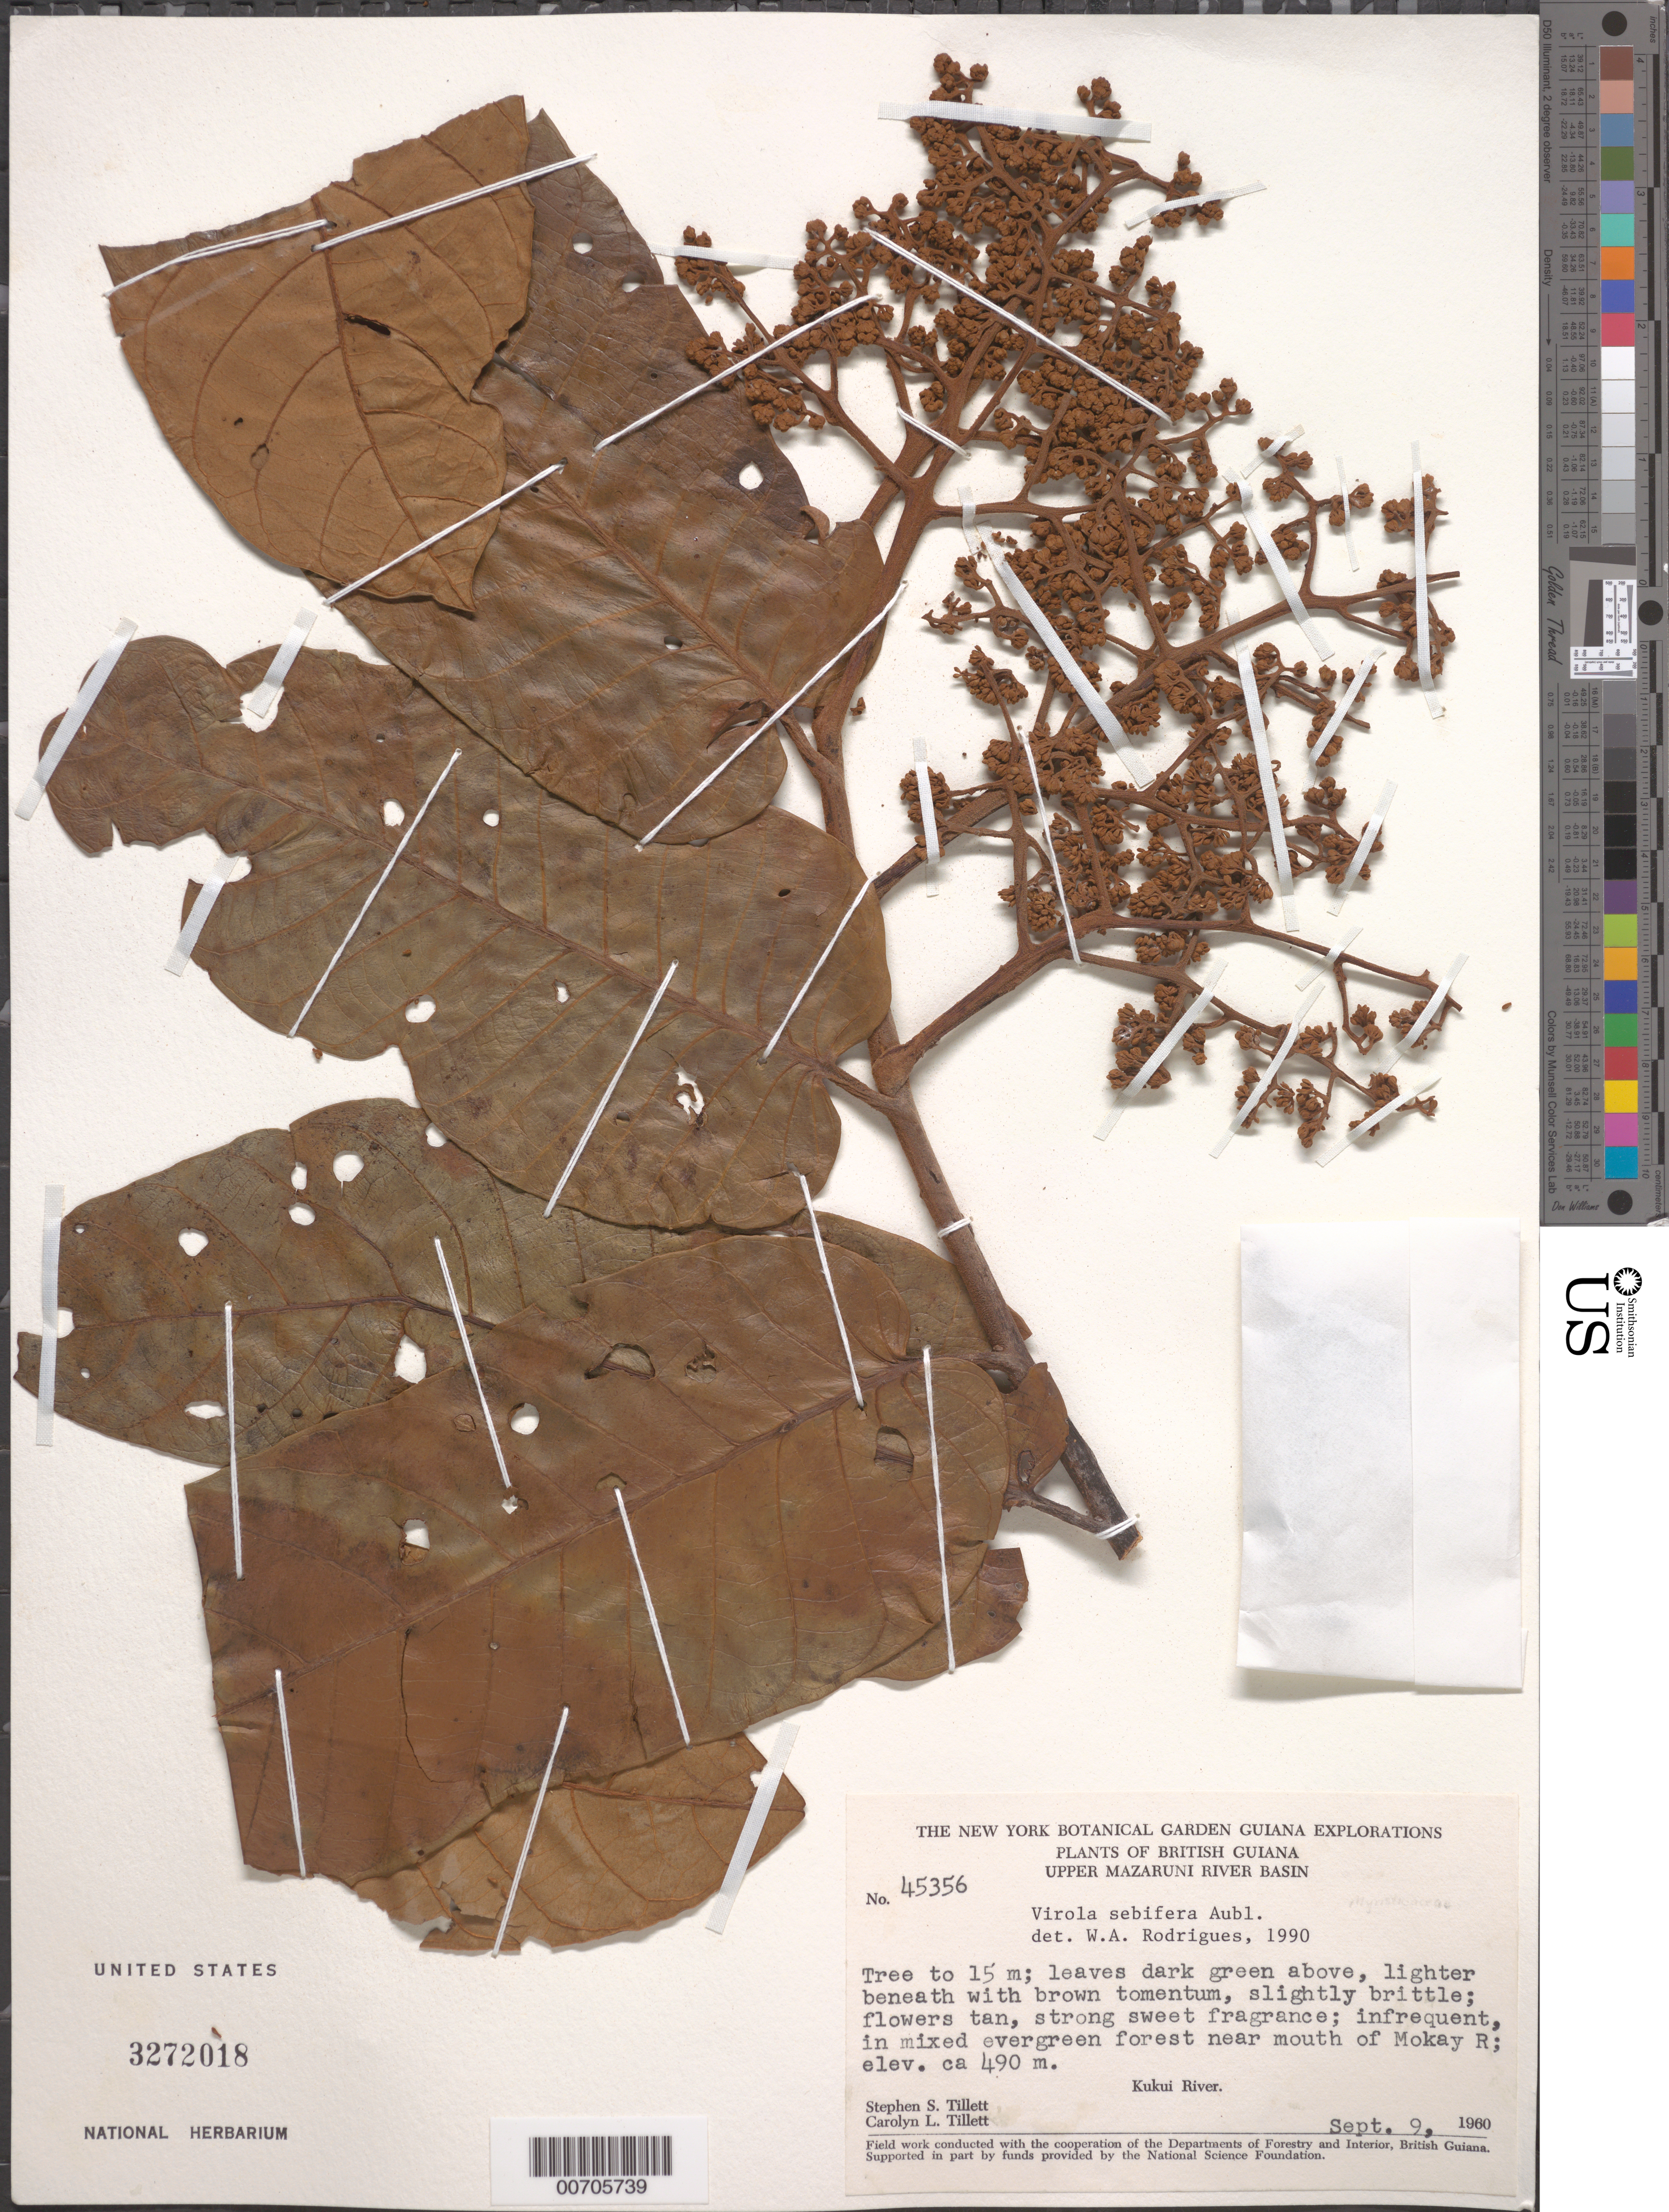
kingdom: Plantae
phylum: Tracheophyta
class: Magnoliopsida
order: Magnoliales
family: Myristicaceae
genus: Virola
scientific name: Virola sebifera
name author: Aubl.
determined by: Rodrigues, W. A.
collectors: S. S. Tillett, C. L. Tillett & R. Boyan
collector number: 45356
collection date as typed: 9-Sep-60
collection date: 1960-09-09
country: Guyana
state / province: Cuyuni-Mazaruni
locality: Kukui R., near mouth of Mokay R., Mokay-dai savanna, Upper Mazaruni River basin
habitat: Mixed evergreen forest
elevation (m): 490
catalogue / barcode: US 3272018